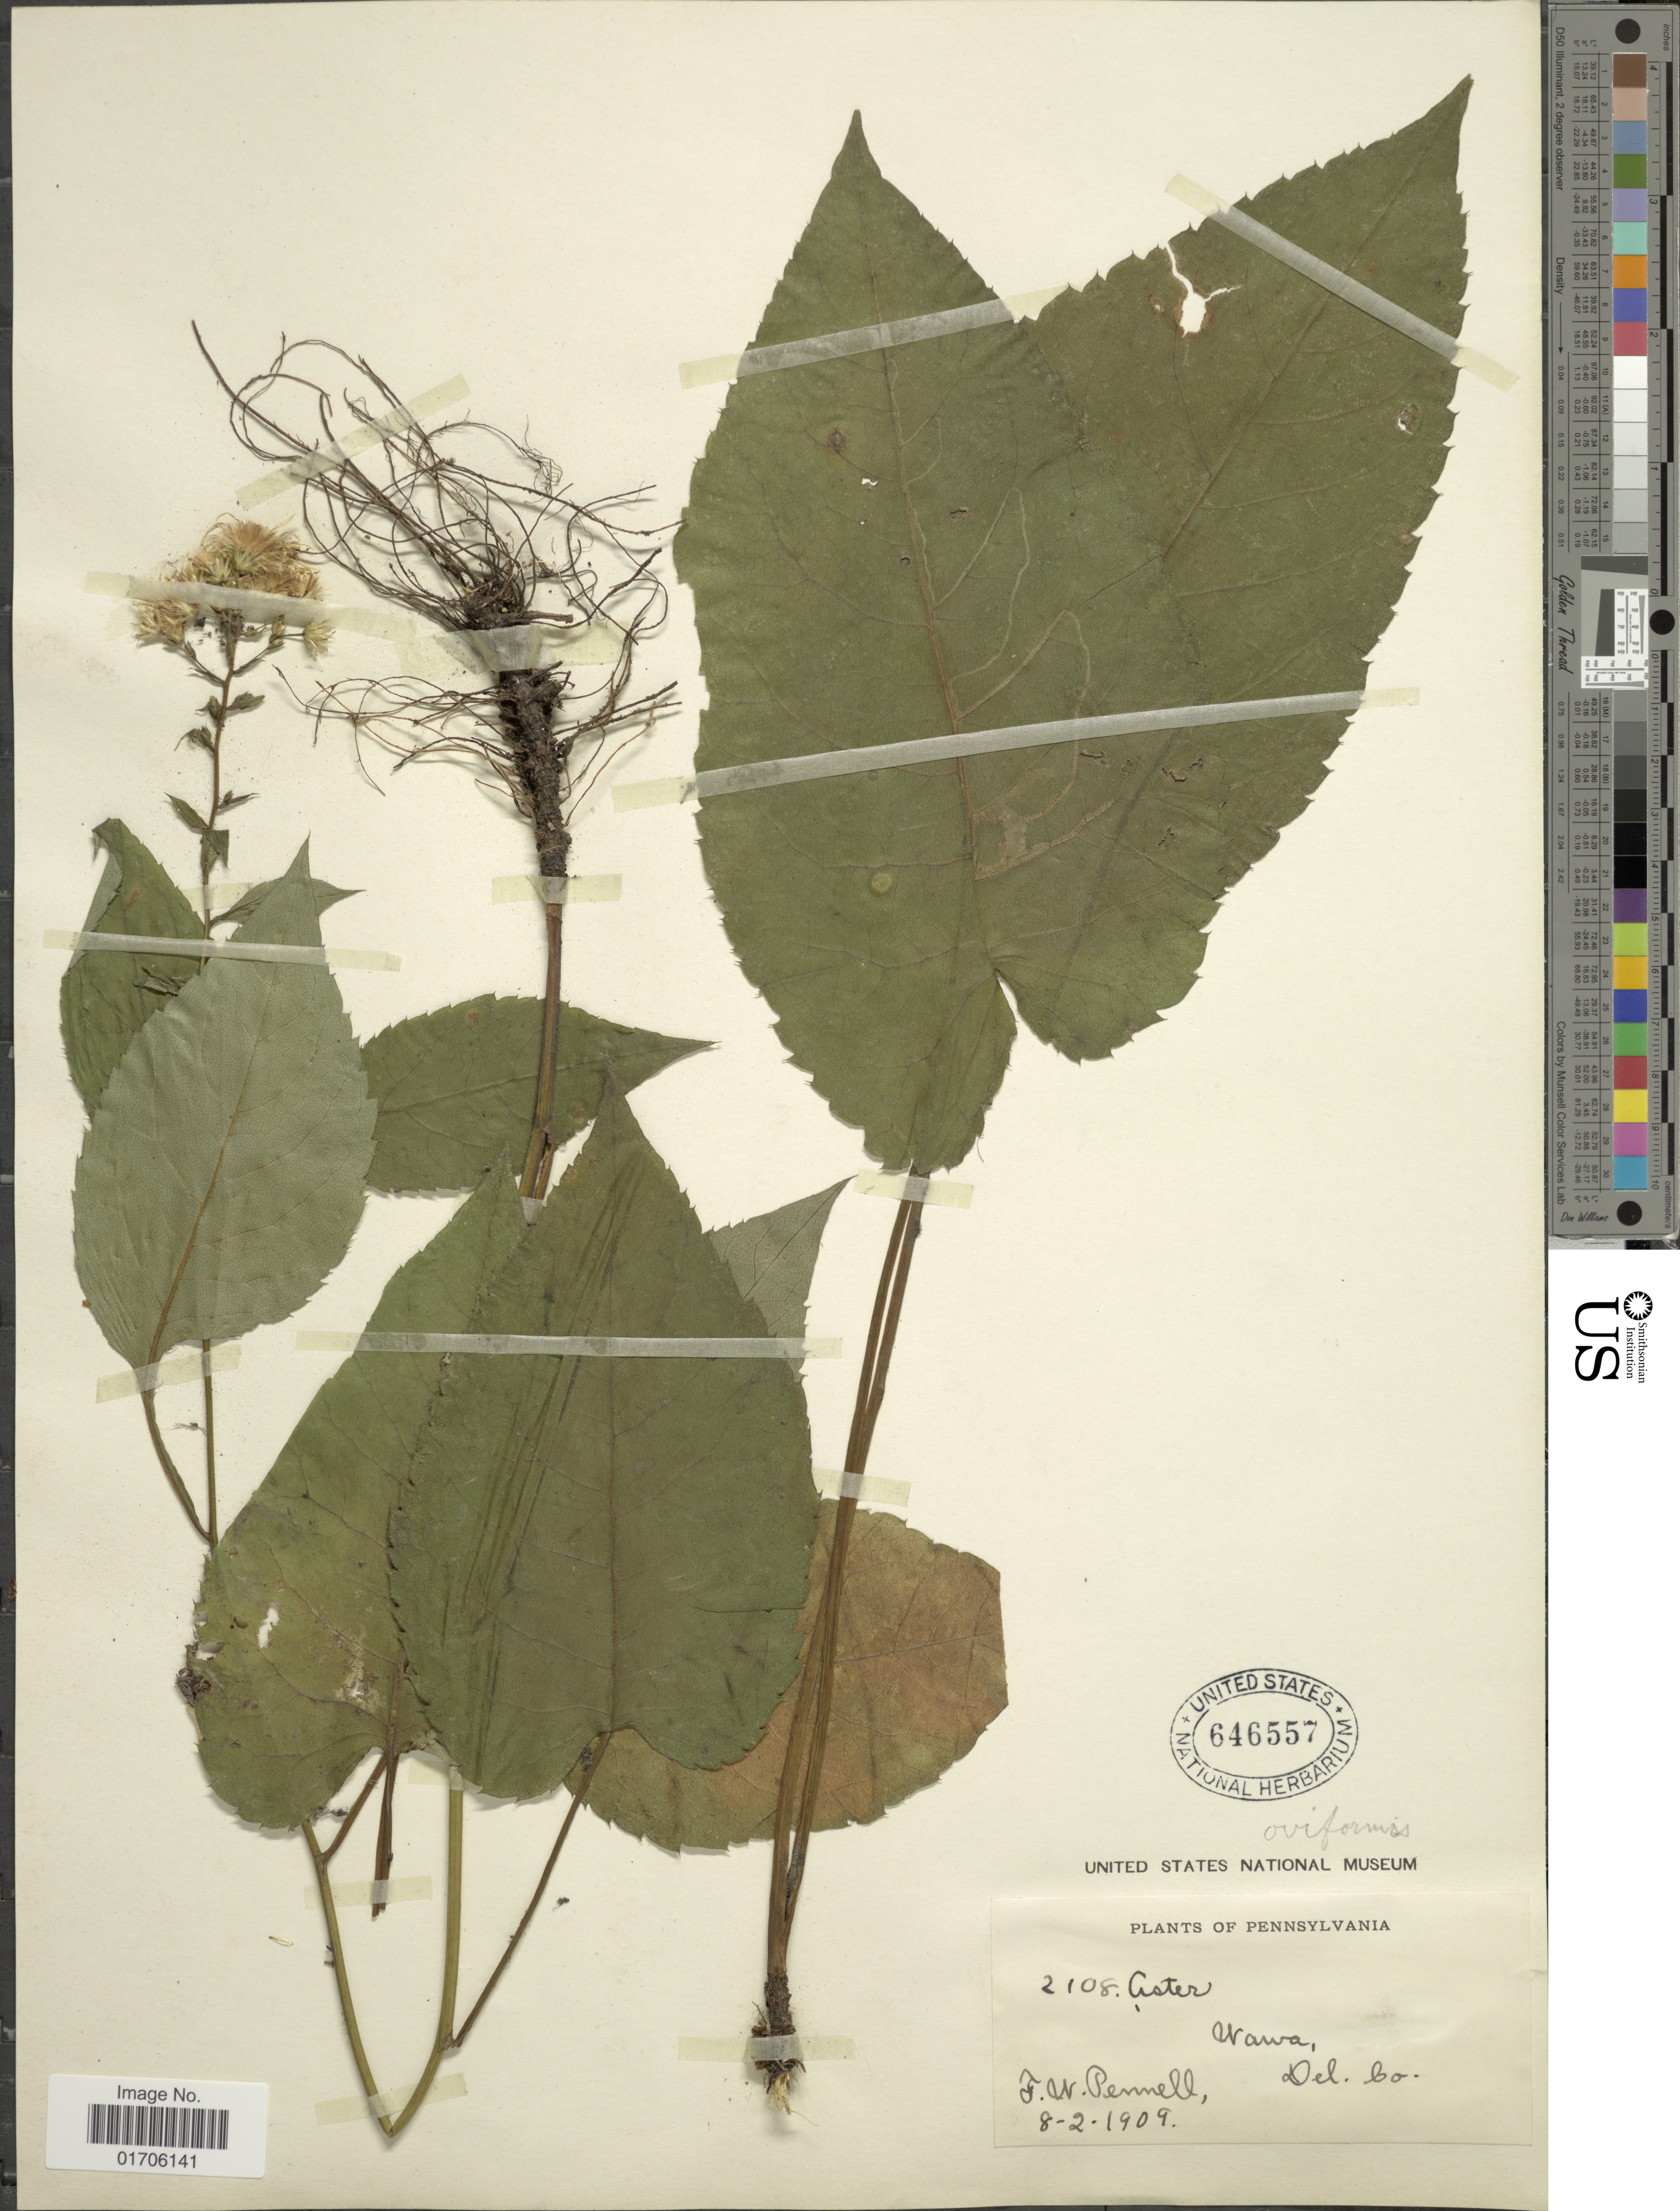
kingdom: Plantae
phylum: Tracheophyta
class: Magnoliopsida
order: Asterales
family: Asteraceae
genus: Aster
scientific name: Aster oviformis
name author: E.S. Burgess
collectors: F. W. Pennell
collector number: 2108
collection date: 1909-08-02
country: United States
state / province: Pennsylvania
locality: Pennsylvania. Nawa, Del. Co.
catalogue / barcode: US 646557